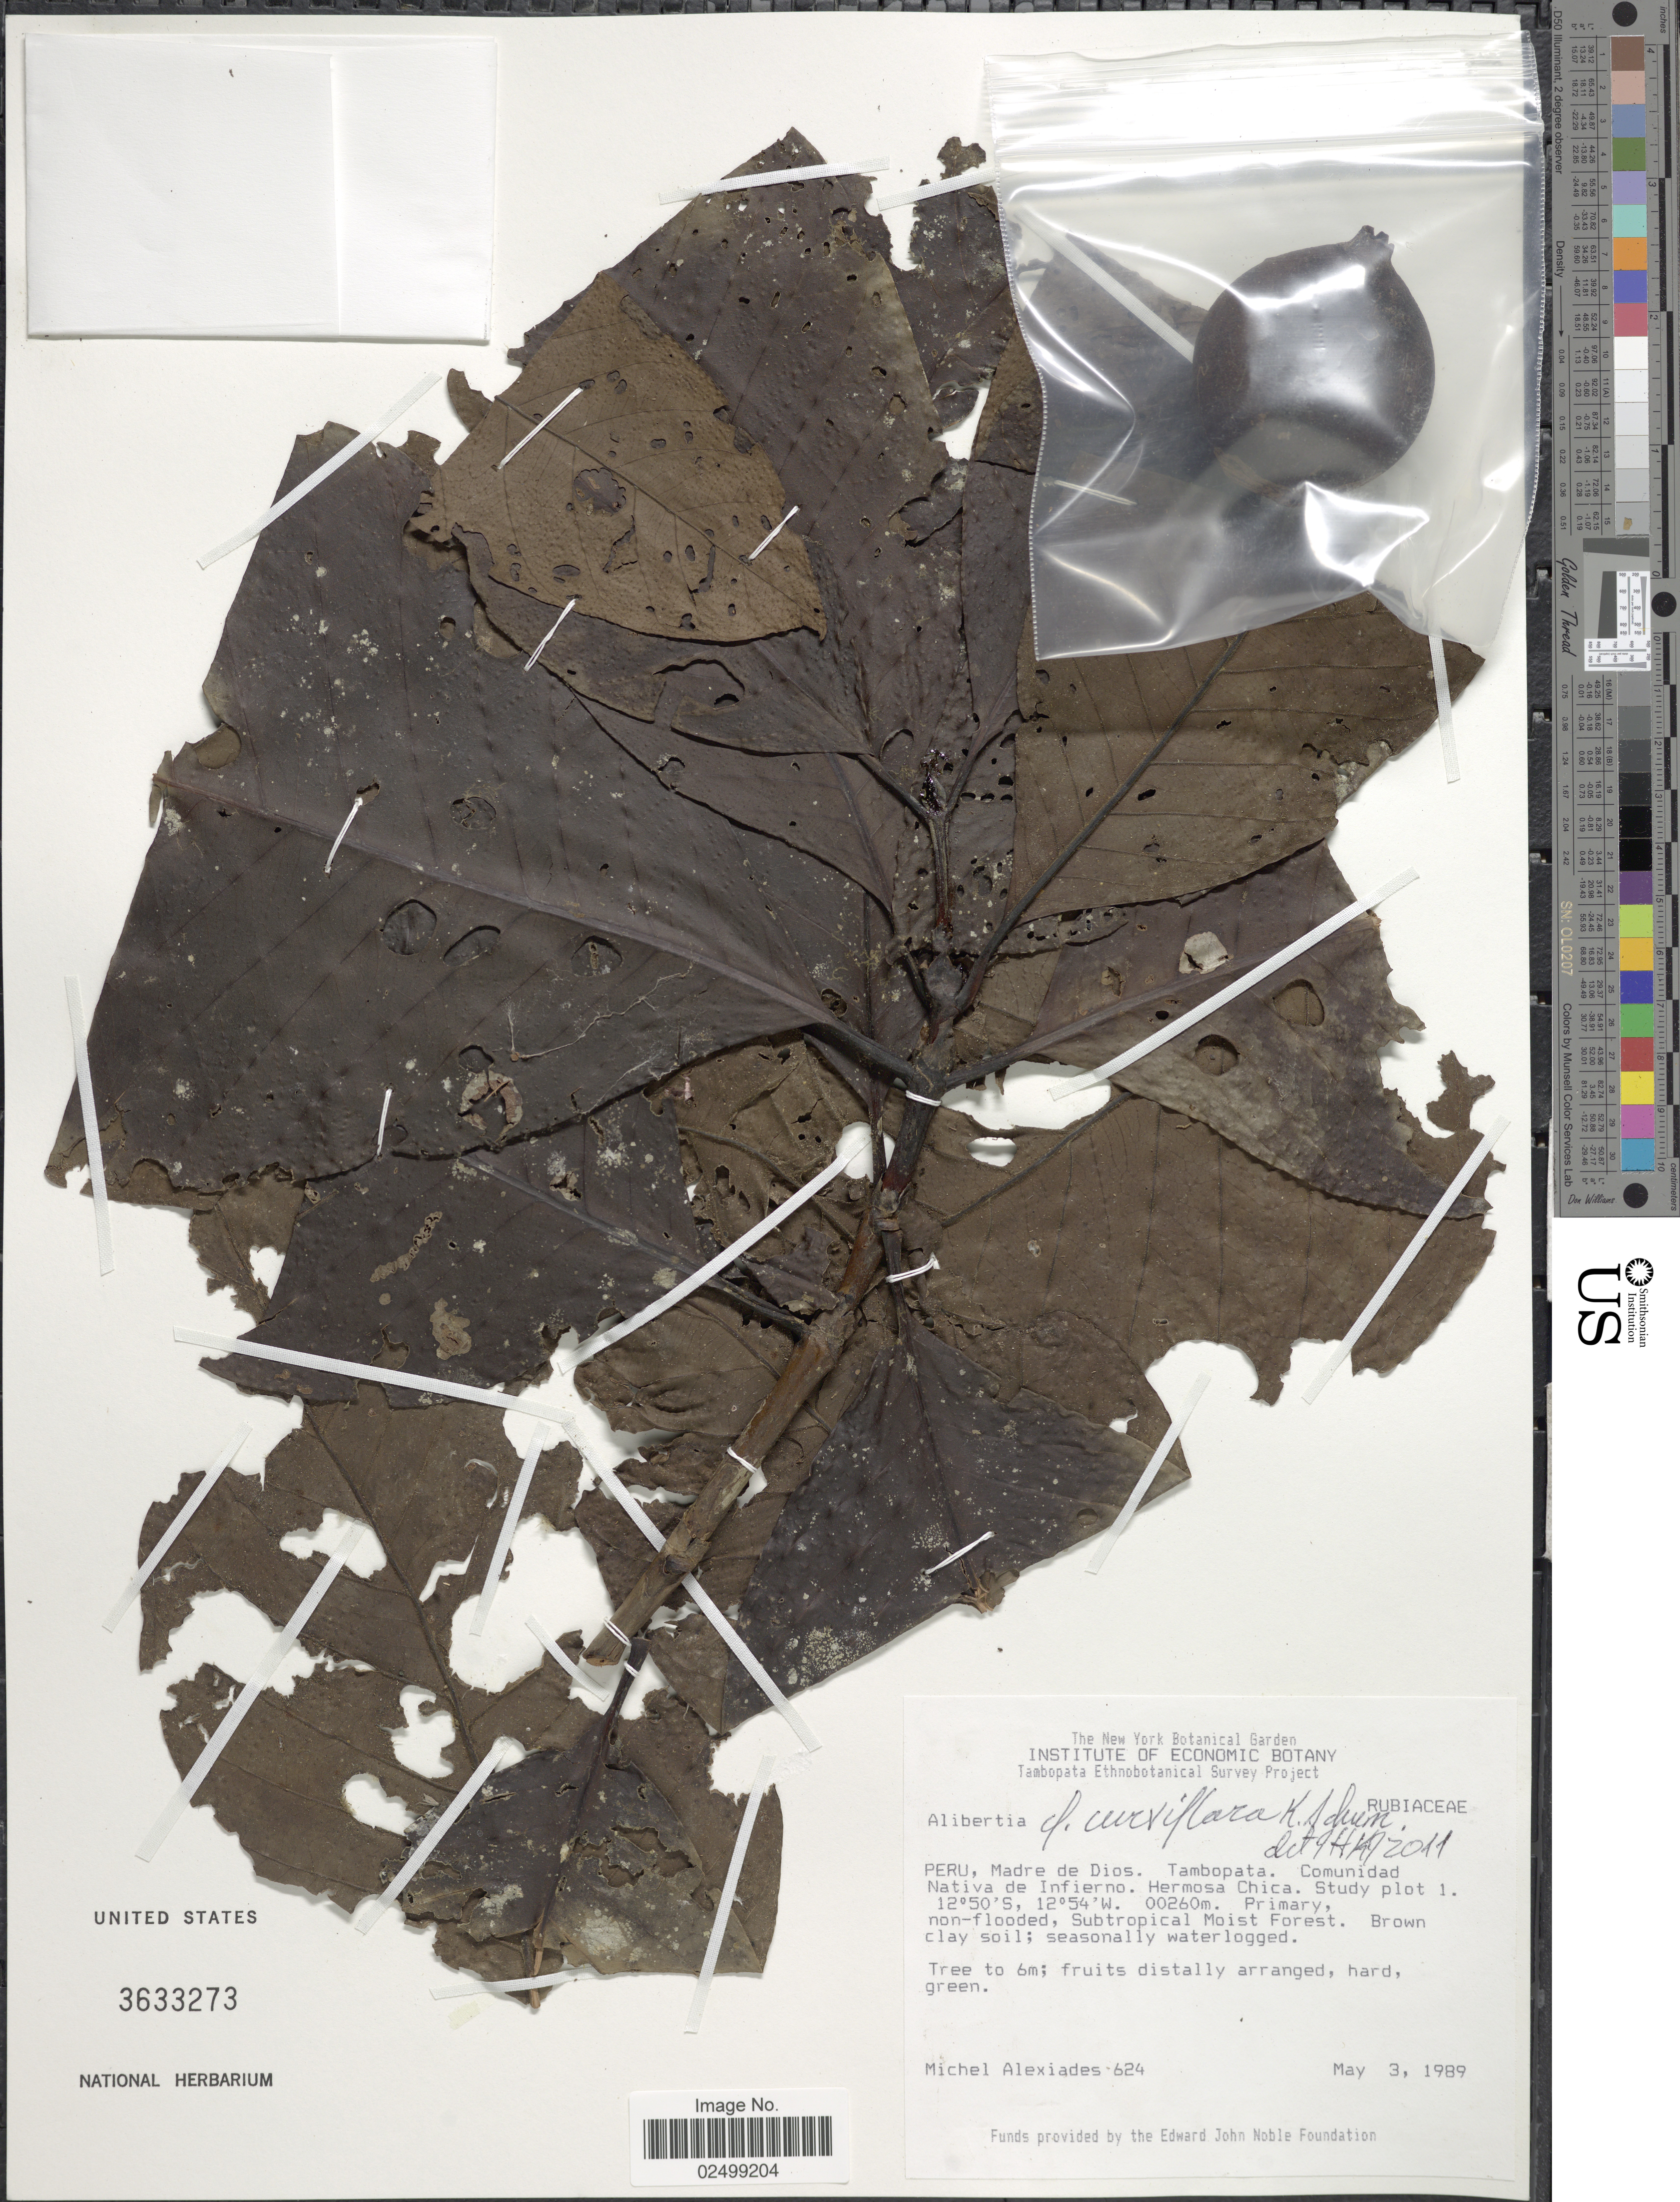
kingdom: Plantae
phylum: Tracheophyta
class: Magnoliopsida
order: Gentianales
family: Rubiaceae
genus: Alibertia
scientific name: Alibertia curviflora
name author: K. Schum.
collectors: M. Alexiades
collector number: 624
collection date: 1989-05-03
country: Peru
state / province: Madre de Dios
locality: Tambopata. Comunidad Nativa de Infierno. Hermosa Chica Study plot 1, Primary, non-flooded, Subtropical Moist Forest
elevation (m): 260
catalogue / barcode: US 3633273